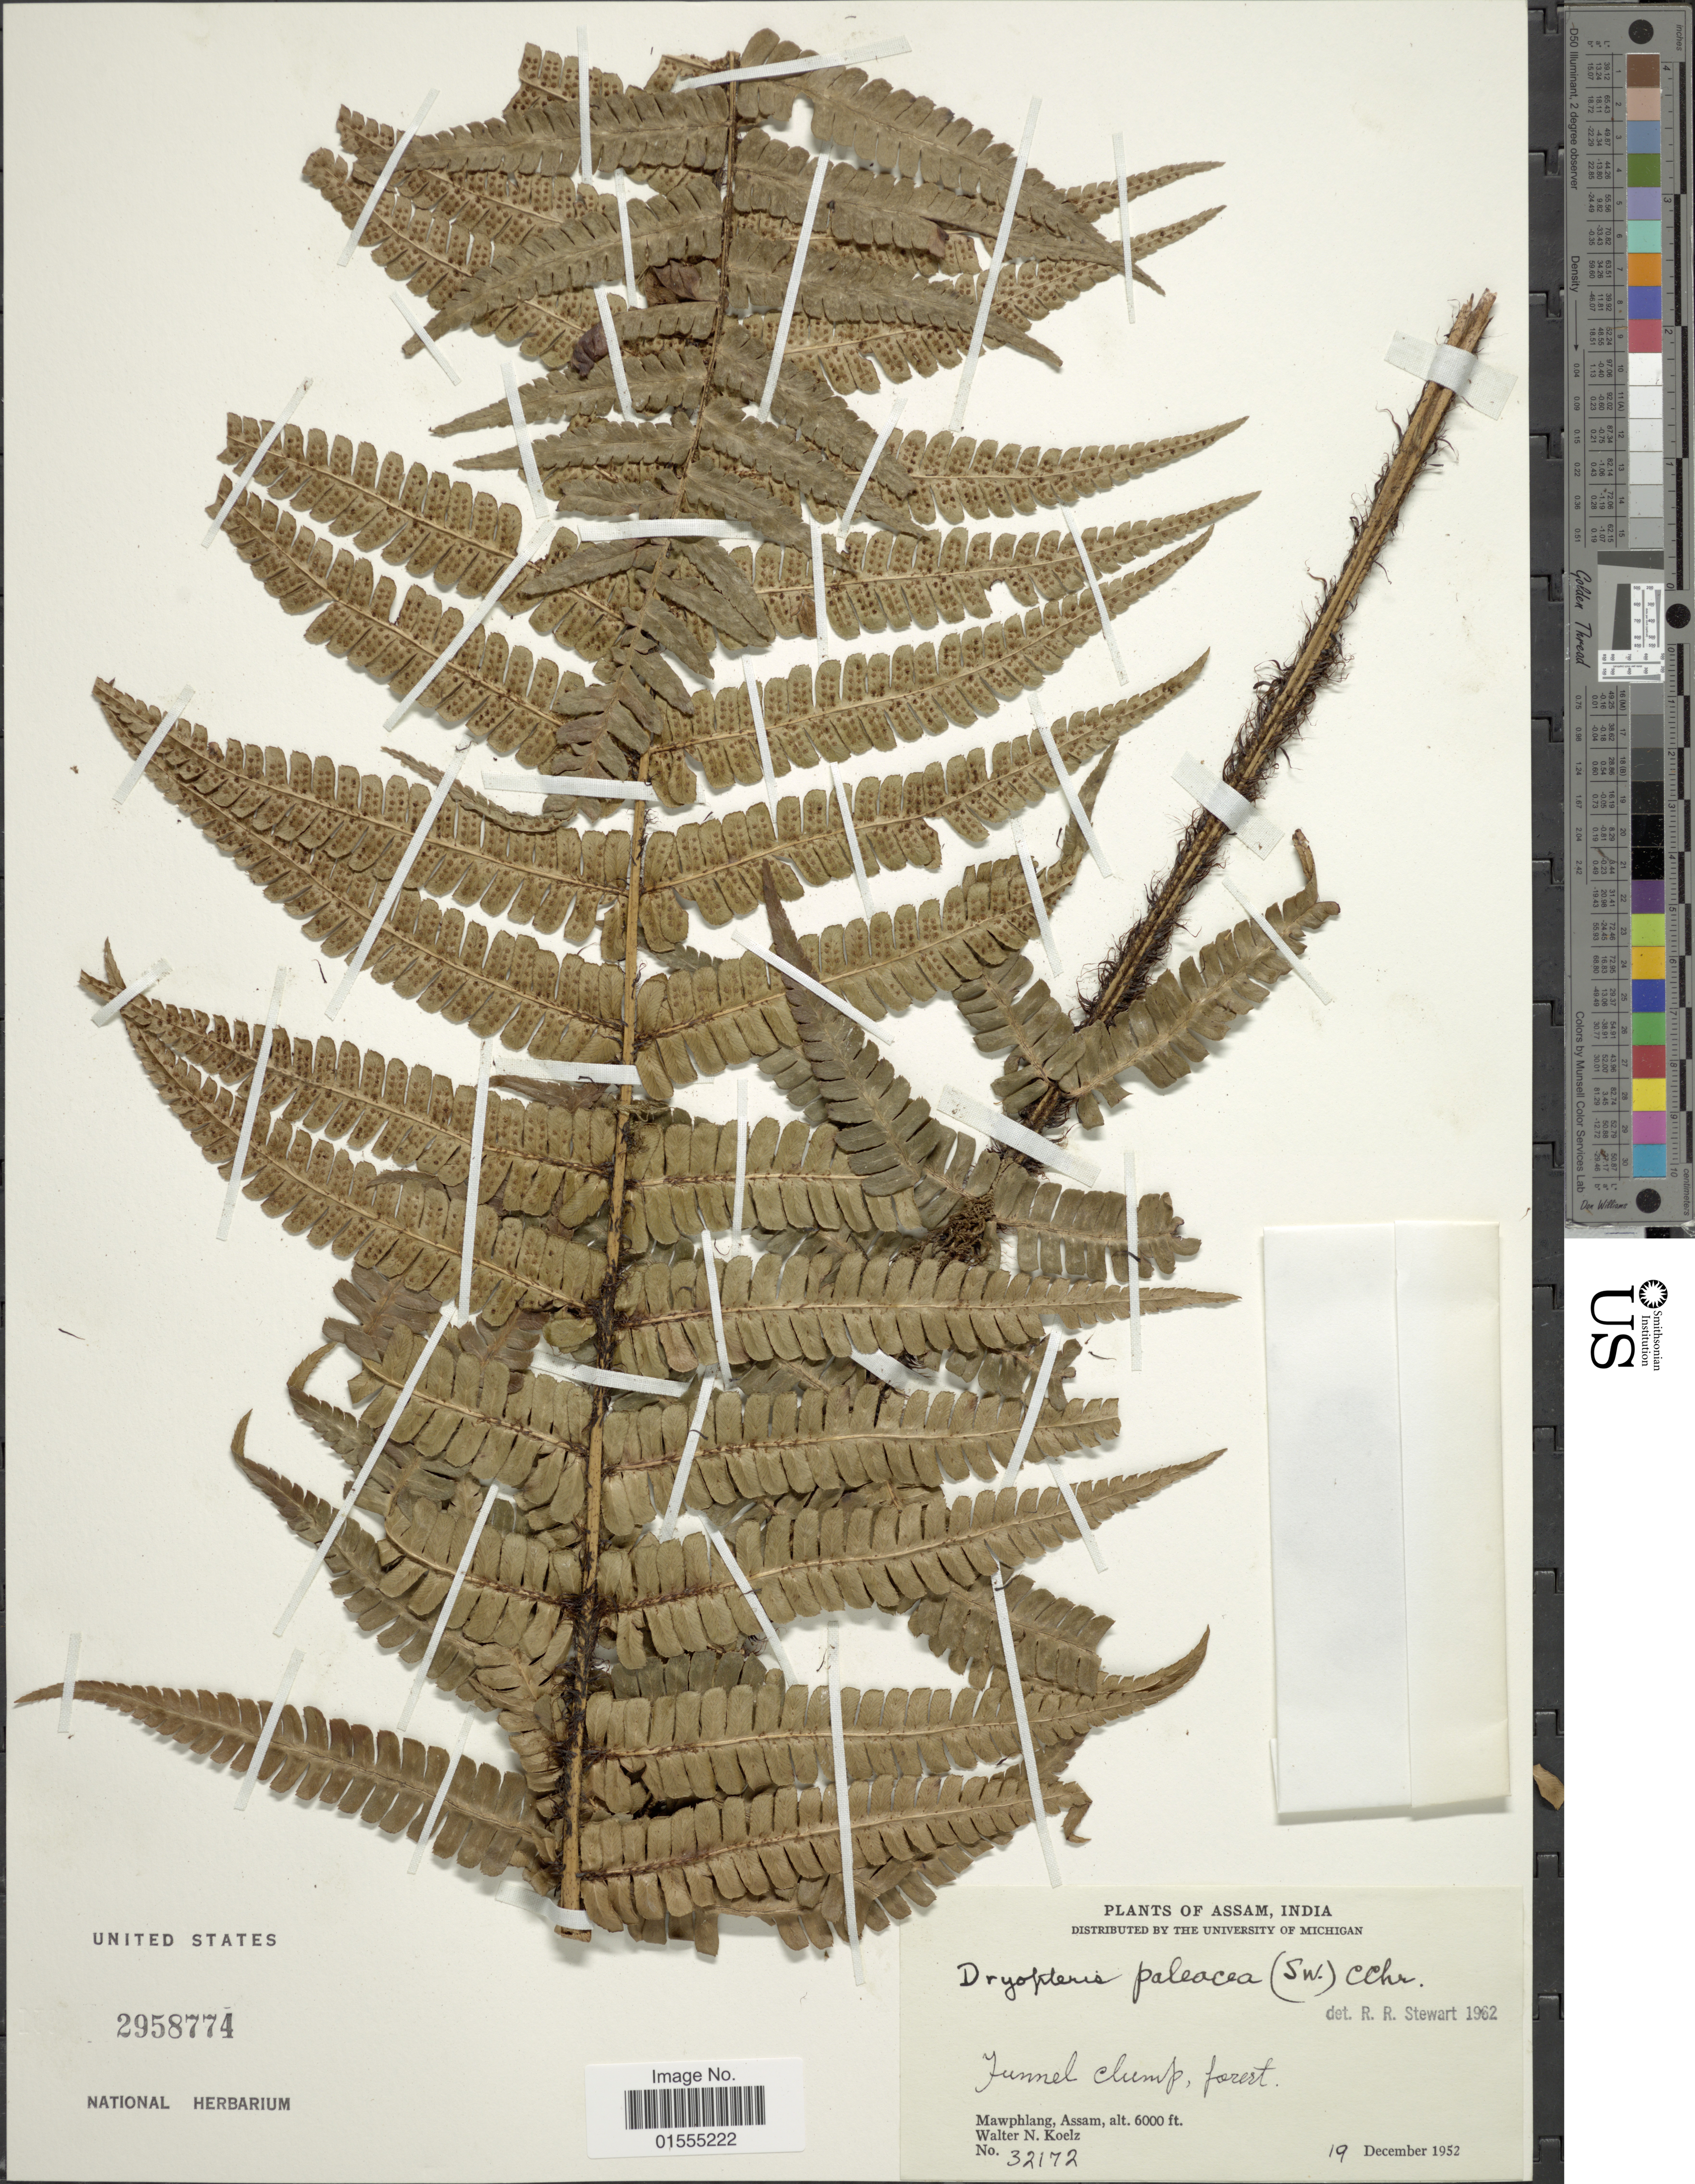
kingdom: Plantae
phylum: Tracheophyta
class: Polypodiopsida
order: Polypodiales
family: Dryopteridaceae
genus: Dryopteris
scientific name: Dryopteris wallichiana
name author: (Spreng.) Hyl.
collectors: W. N. Koelz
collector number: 32172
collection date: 1952-12-19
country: India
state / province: Assam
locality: Mawphlang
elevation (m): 1829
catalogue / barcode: US 2958774